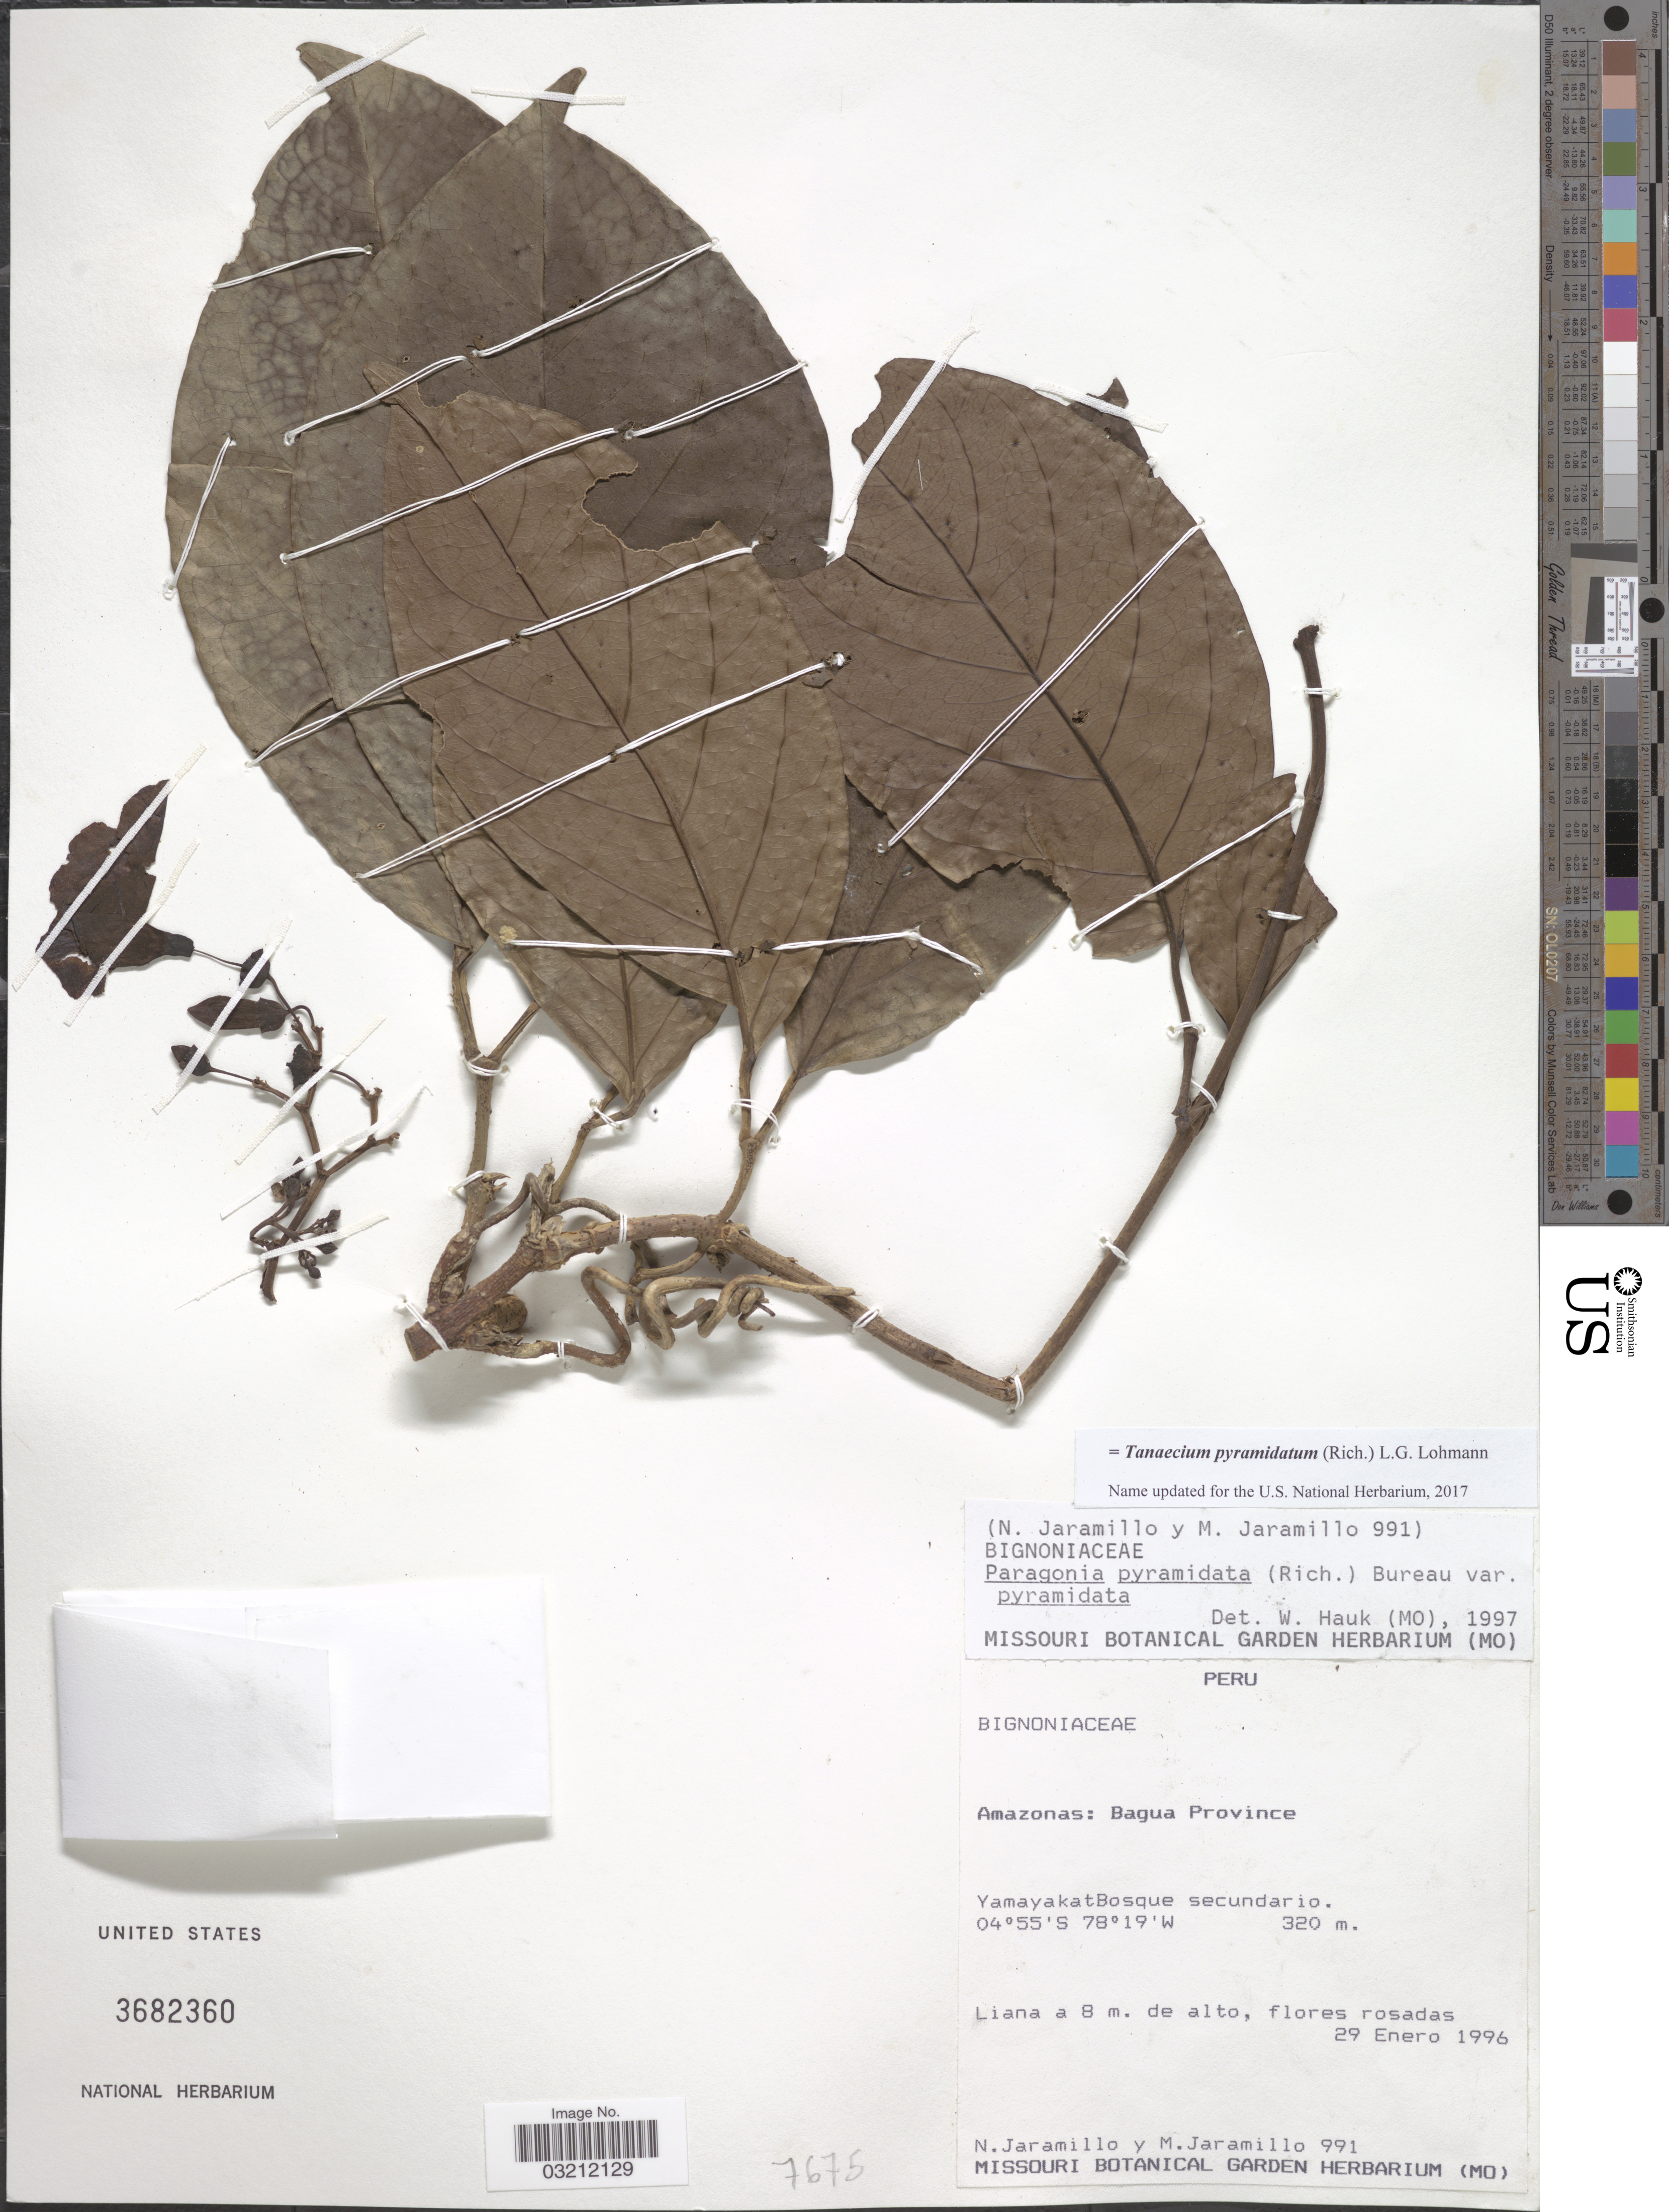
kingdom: Plantae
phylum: Tracheophyta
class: Magnoliopsida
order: Lamiales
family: Bignoniaceae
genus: Tanaecium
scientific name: Tanaecium pyramidatum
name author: (Rich.) L.G. Lohmann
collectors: N. Jaramillo & M. Jaramillo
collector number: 991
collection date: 1996-01-29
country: Peru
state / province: Amazonas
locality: Bagua Province. Yamayakat Bosque secundario.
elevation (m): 320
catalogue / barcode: US 3682360